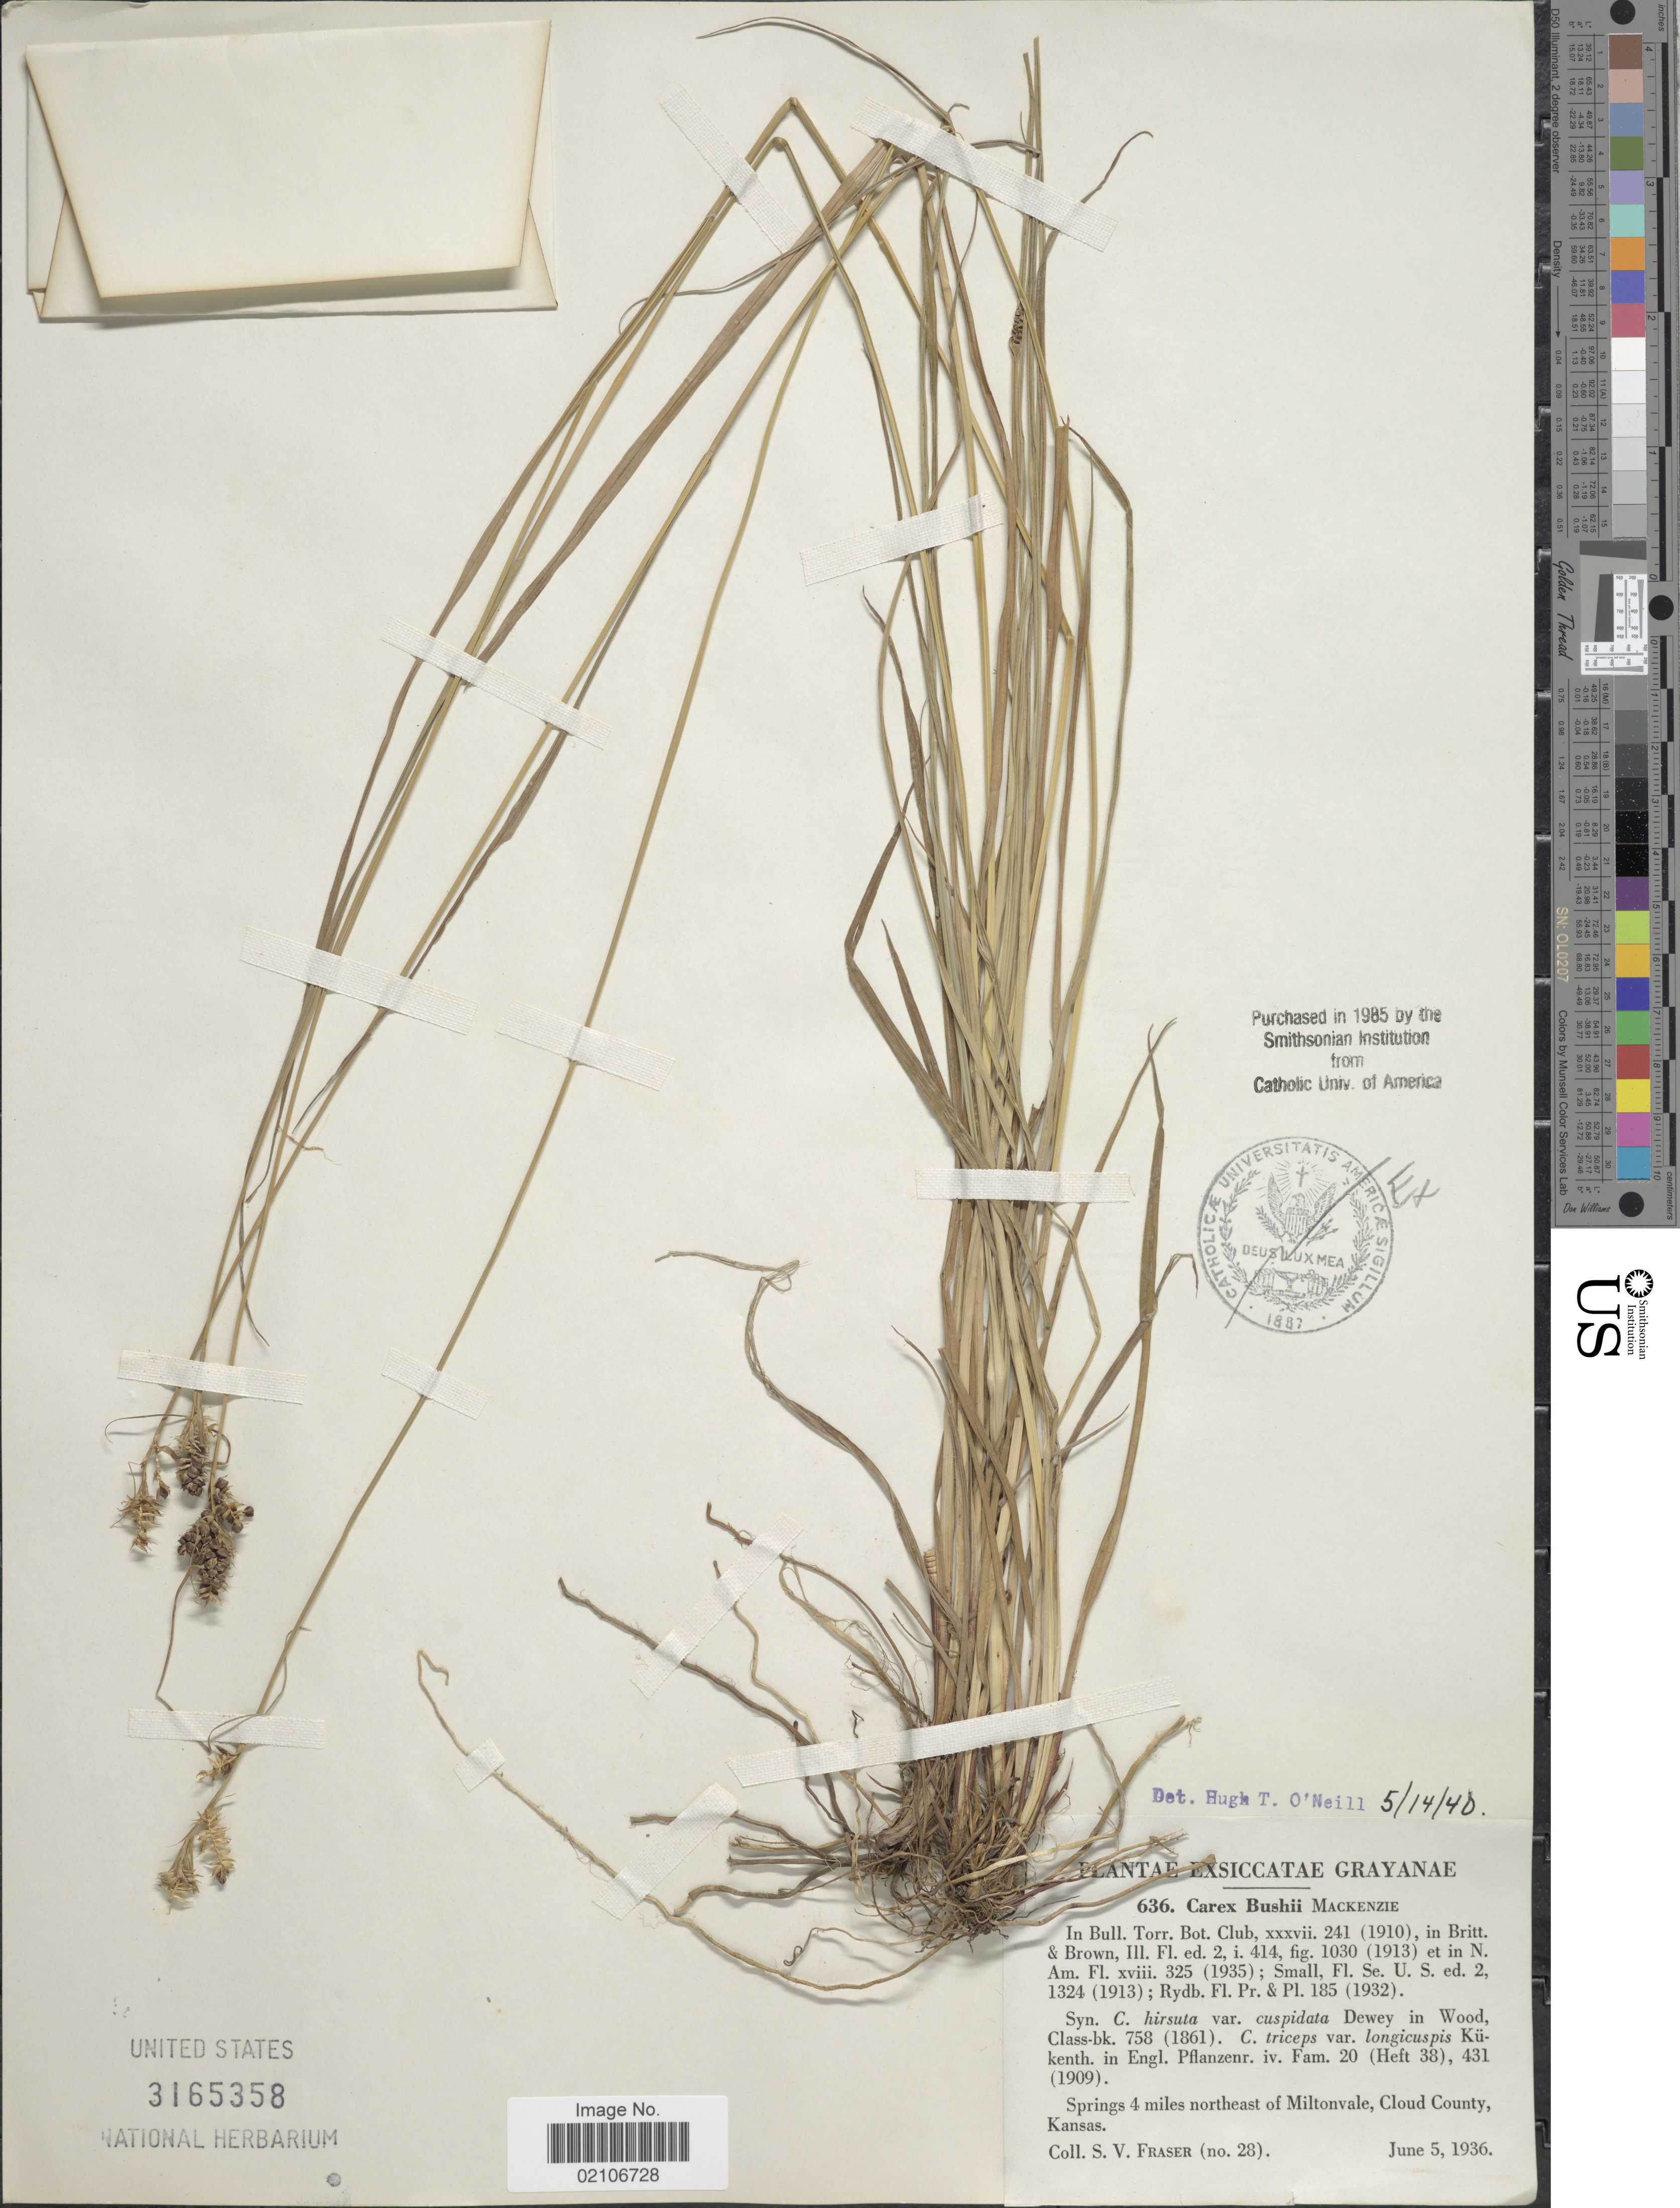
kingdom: Plantae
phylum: Tracheophyta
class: Liliopsida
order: Poales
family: Cyperaceae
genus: Carex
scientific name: Carex bushii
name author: Mack.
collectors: S. Fraser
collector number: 28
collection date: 1936-06-05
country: United States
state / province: Kansas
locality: Springs 4 miles northeast of Miltonvale, Cloud County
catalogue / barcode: US 3165358